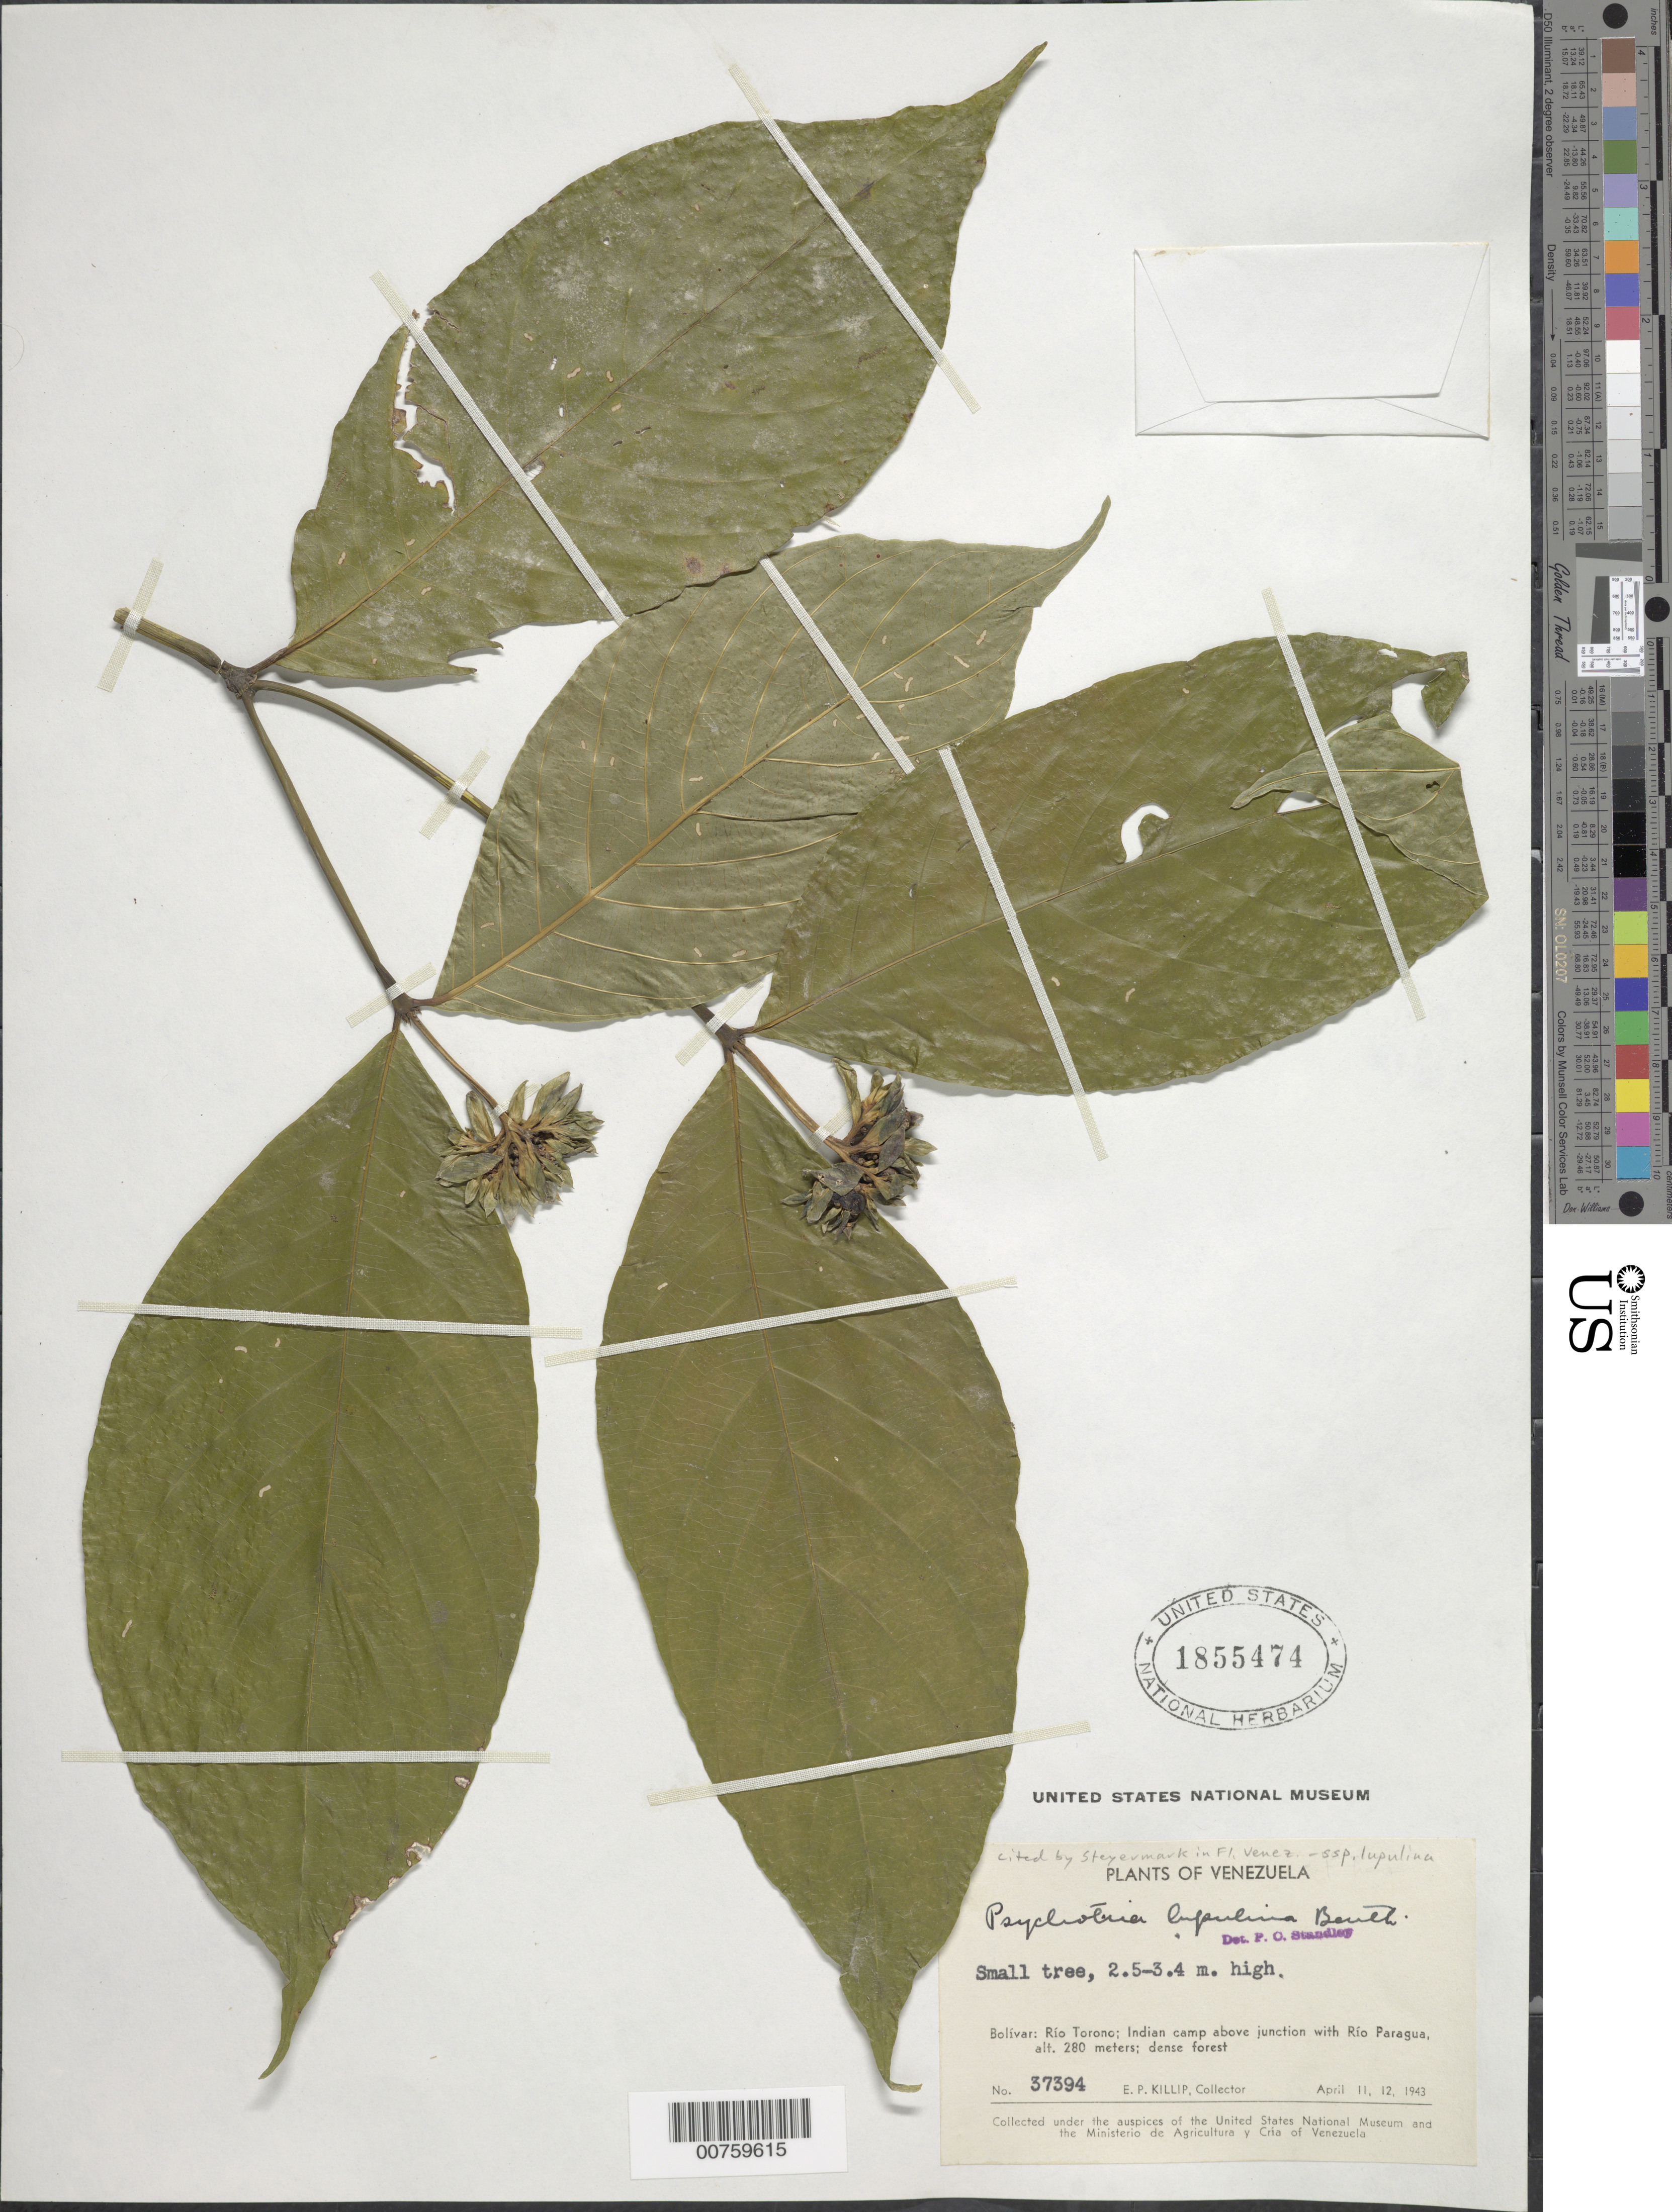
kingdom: Plantae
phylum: Tracheophyta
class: Magnoliopsida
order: Gentianales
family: Rubiaceae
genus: Psychotria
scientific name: Psychotria lupulina subsp. lupulina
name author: Benth.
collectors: E. P. Killip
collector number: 37394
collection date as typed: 11-Apr-43 to 12-Apr-43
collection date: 1943-04-11/1943-04-12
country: Venezuela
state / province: Bolívar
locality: Río Torono, Indian camp above junction with Río Paragua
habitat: Dense forest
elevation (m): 280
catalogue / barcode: US 1855474